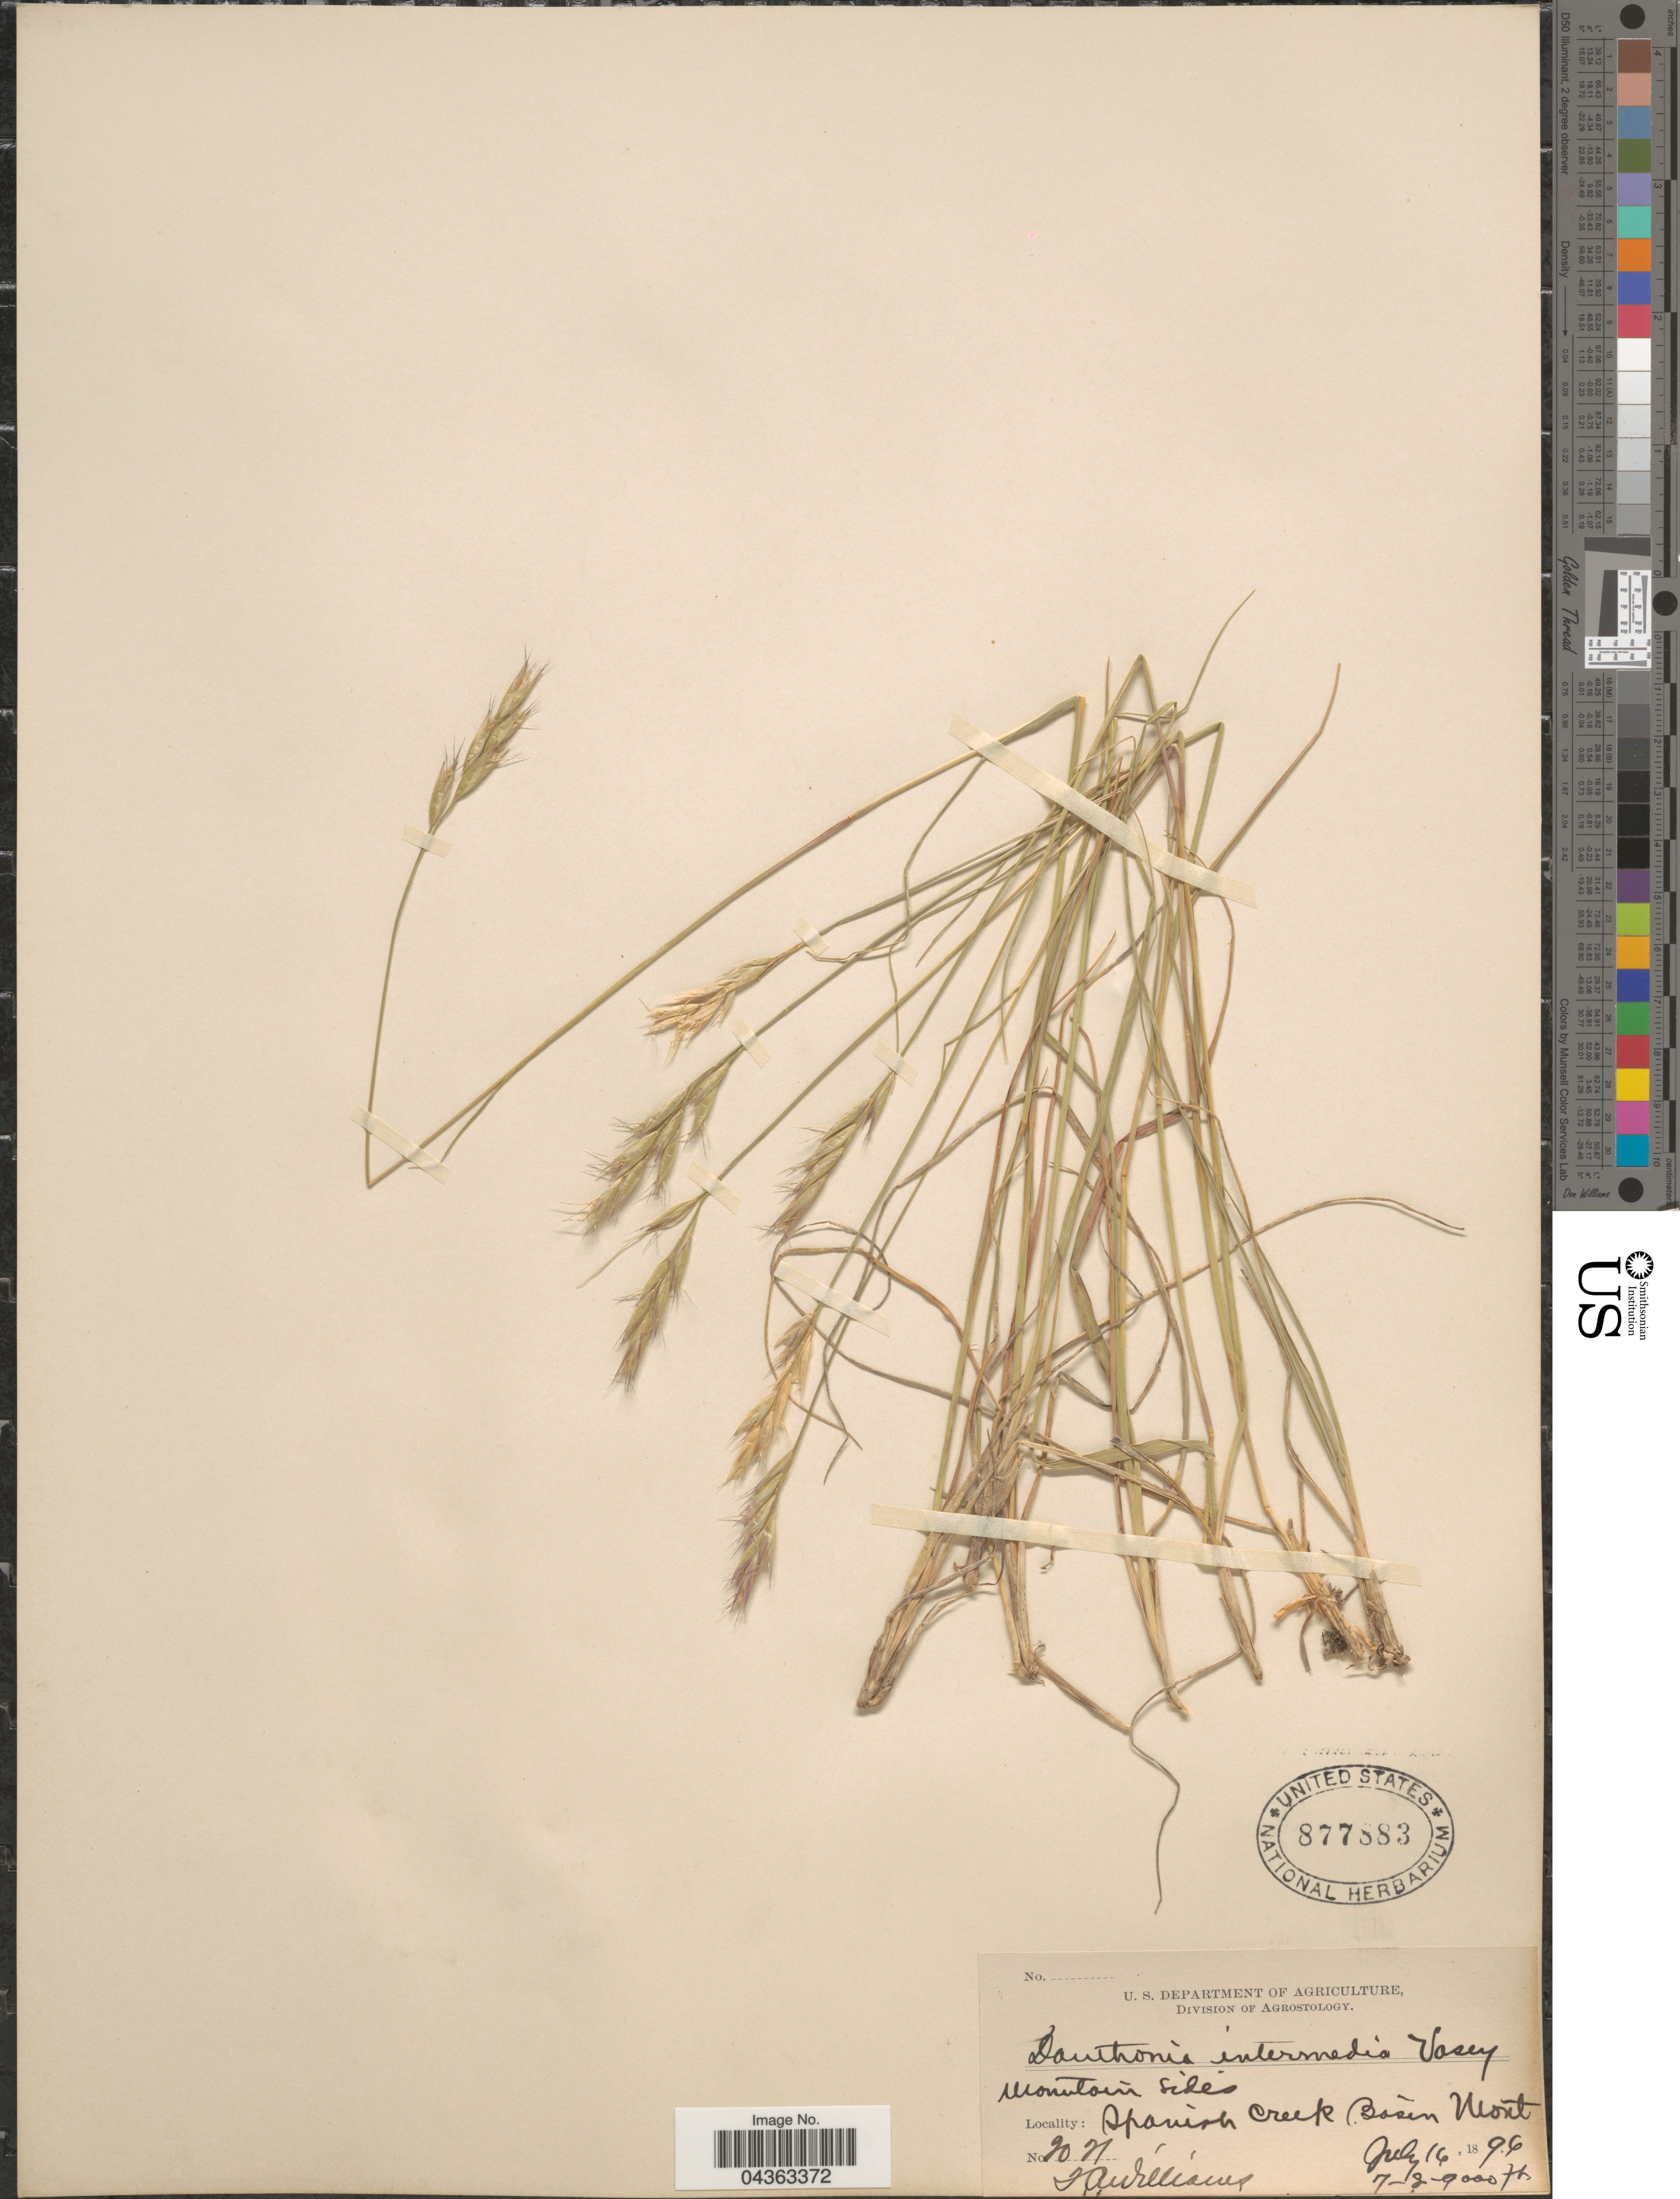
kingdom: Plantae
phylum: Tracheophyta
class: Liliopsida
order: Poales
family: Poaceae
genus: Danthonia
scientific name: Danthonia intermedia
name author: Vasey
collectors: J. A. Williams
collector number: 2021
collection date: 1896-07-16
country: United States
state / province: Montana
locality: Mountain sides. Spanish Creek Basin.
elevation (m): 2134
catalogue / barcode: US 877883